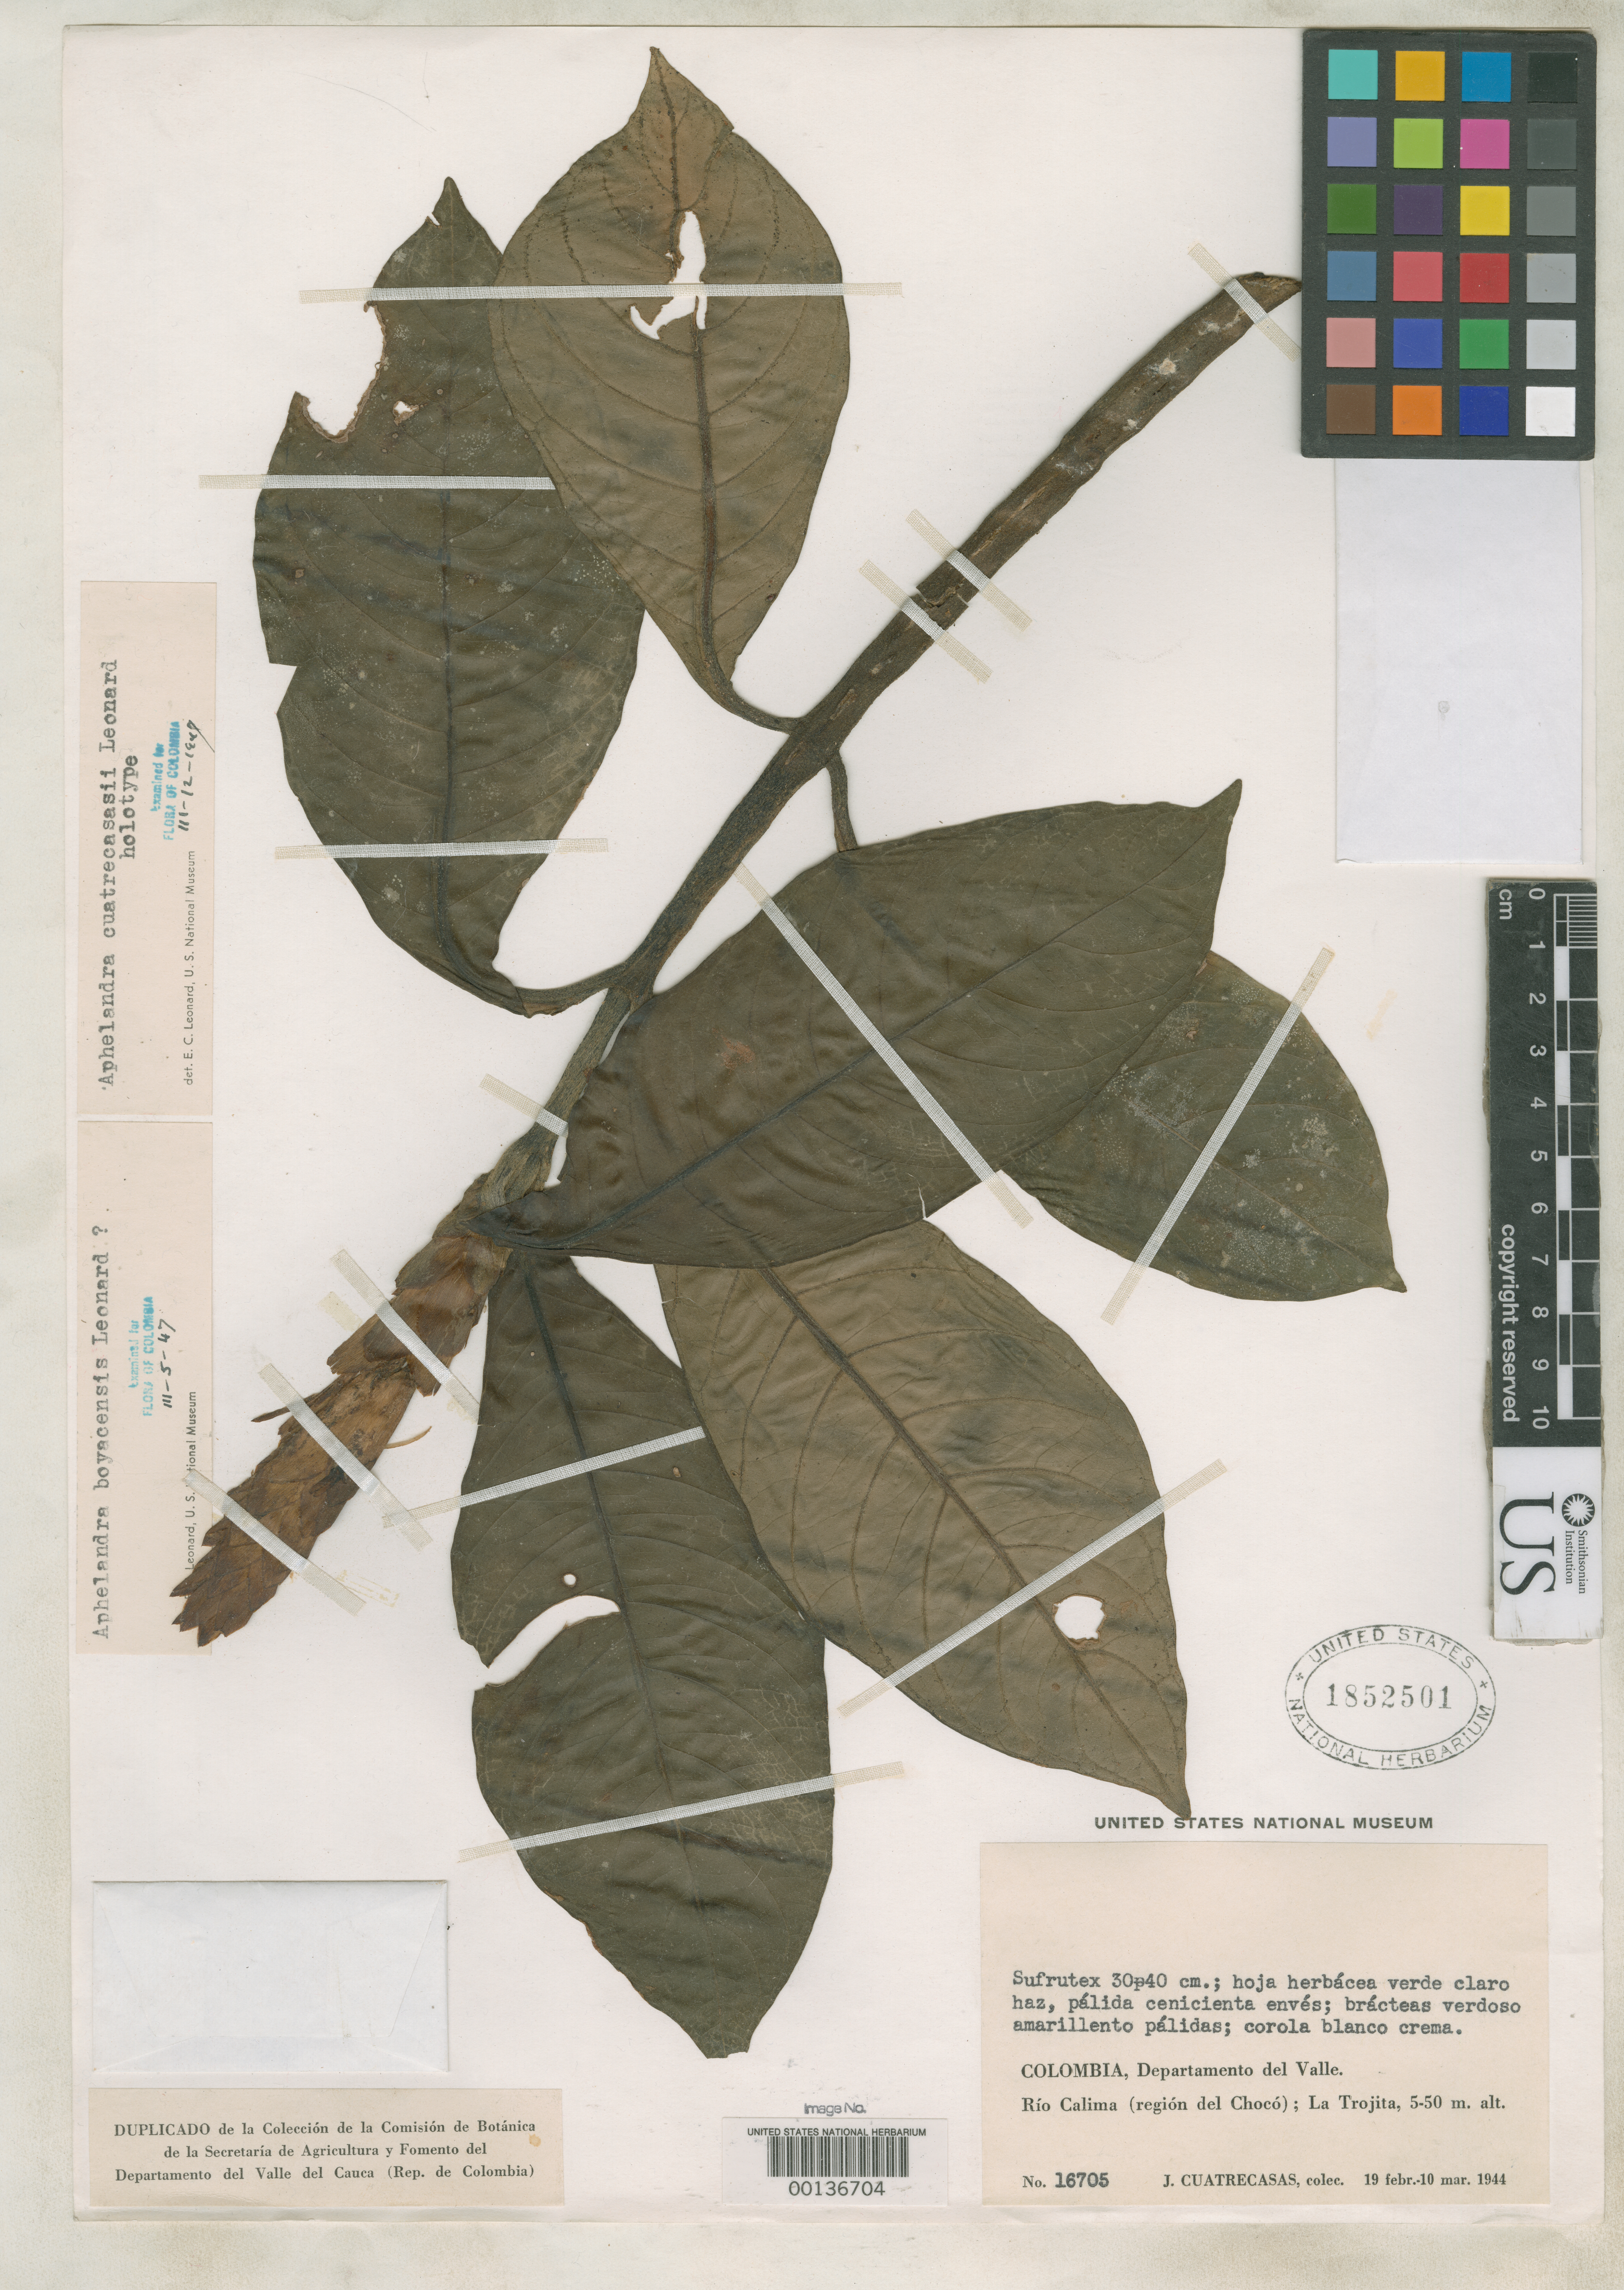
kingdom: Plantae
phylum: Tracheophyta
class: Magnoliopsida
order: Lamiales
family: Acanthaceae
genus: Aphelandra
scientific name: Aphelandra cuatrecasasii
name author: Leonard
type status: Holotype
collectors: J. Cuatrecasas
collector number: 16705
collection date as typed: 19 Feb 1944 to 10 Mar 1944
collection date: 1944-02-19/1944-03-10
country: Colombia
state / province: Valle del Cauca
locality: La Trojita, Rio Calima.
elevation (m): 5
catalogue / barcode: US 1852501